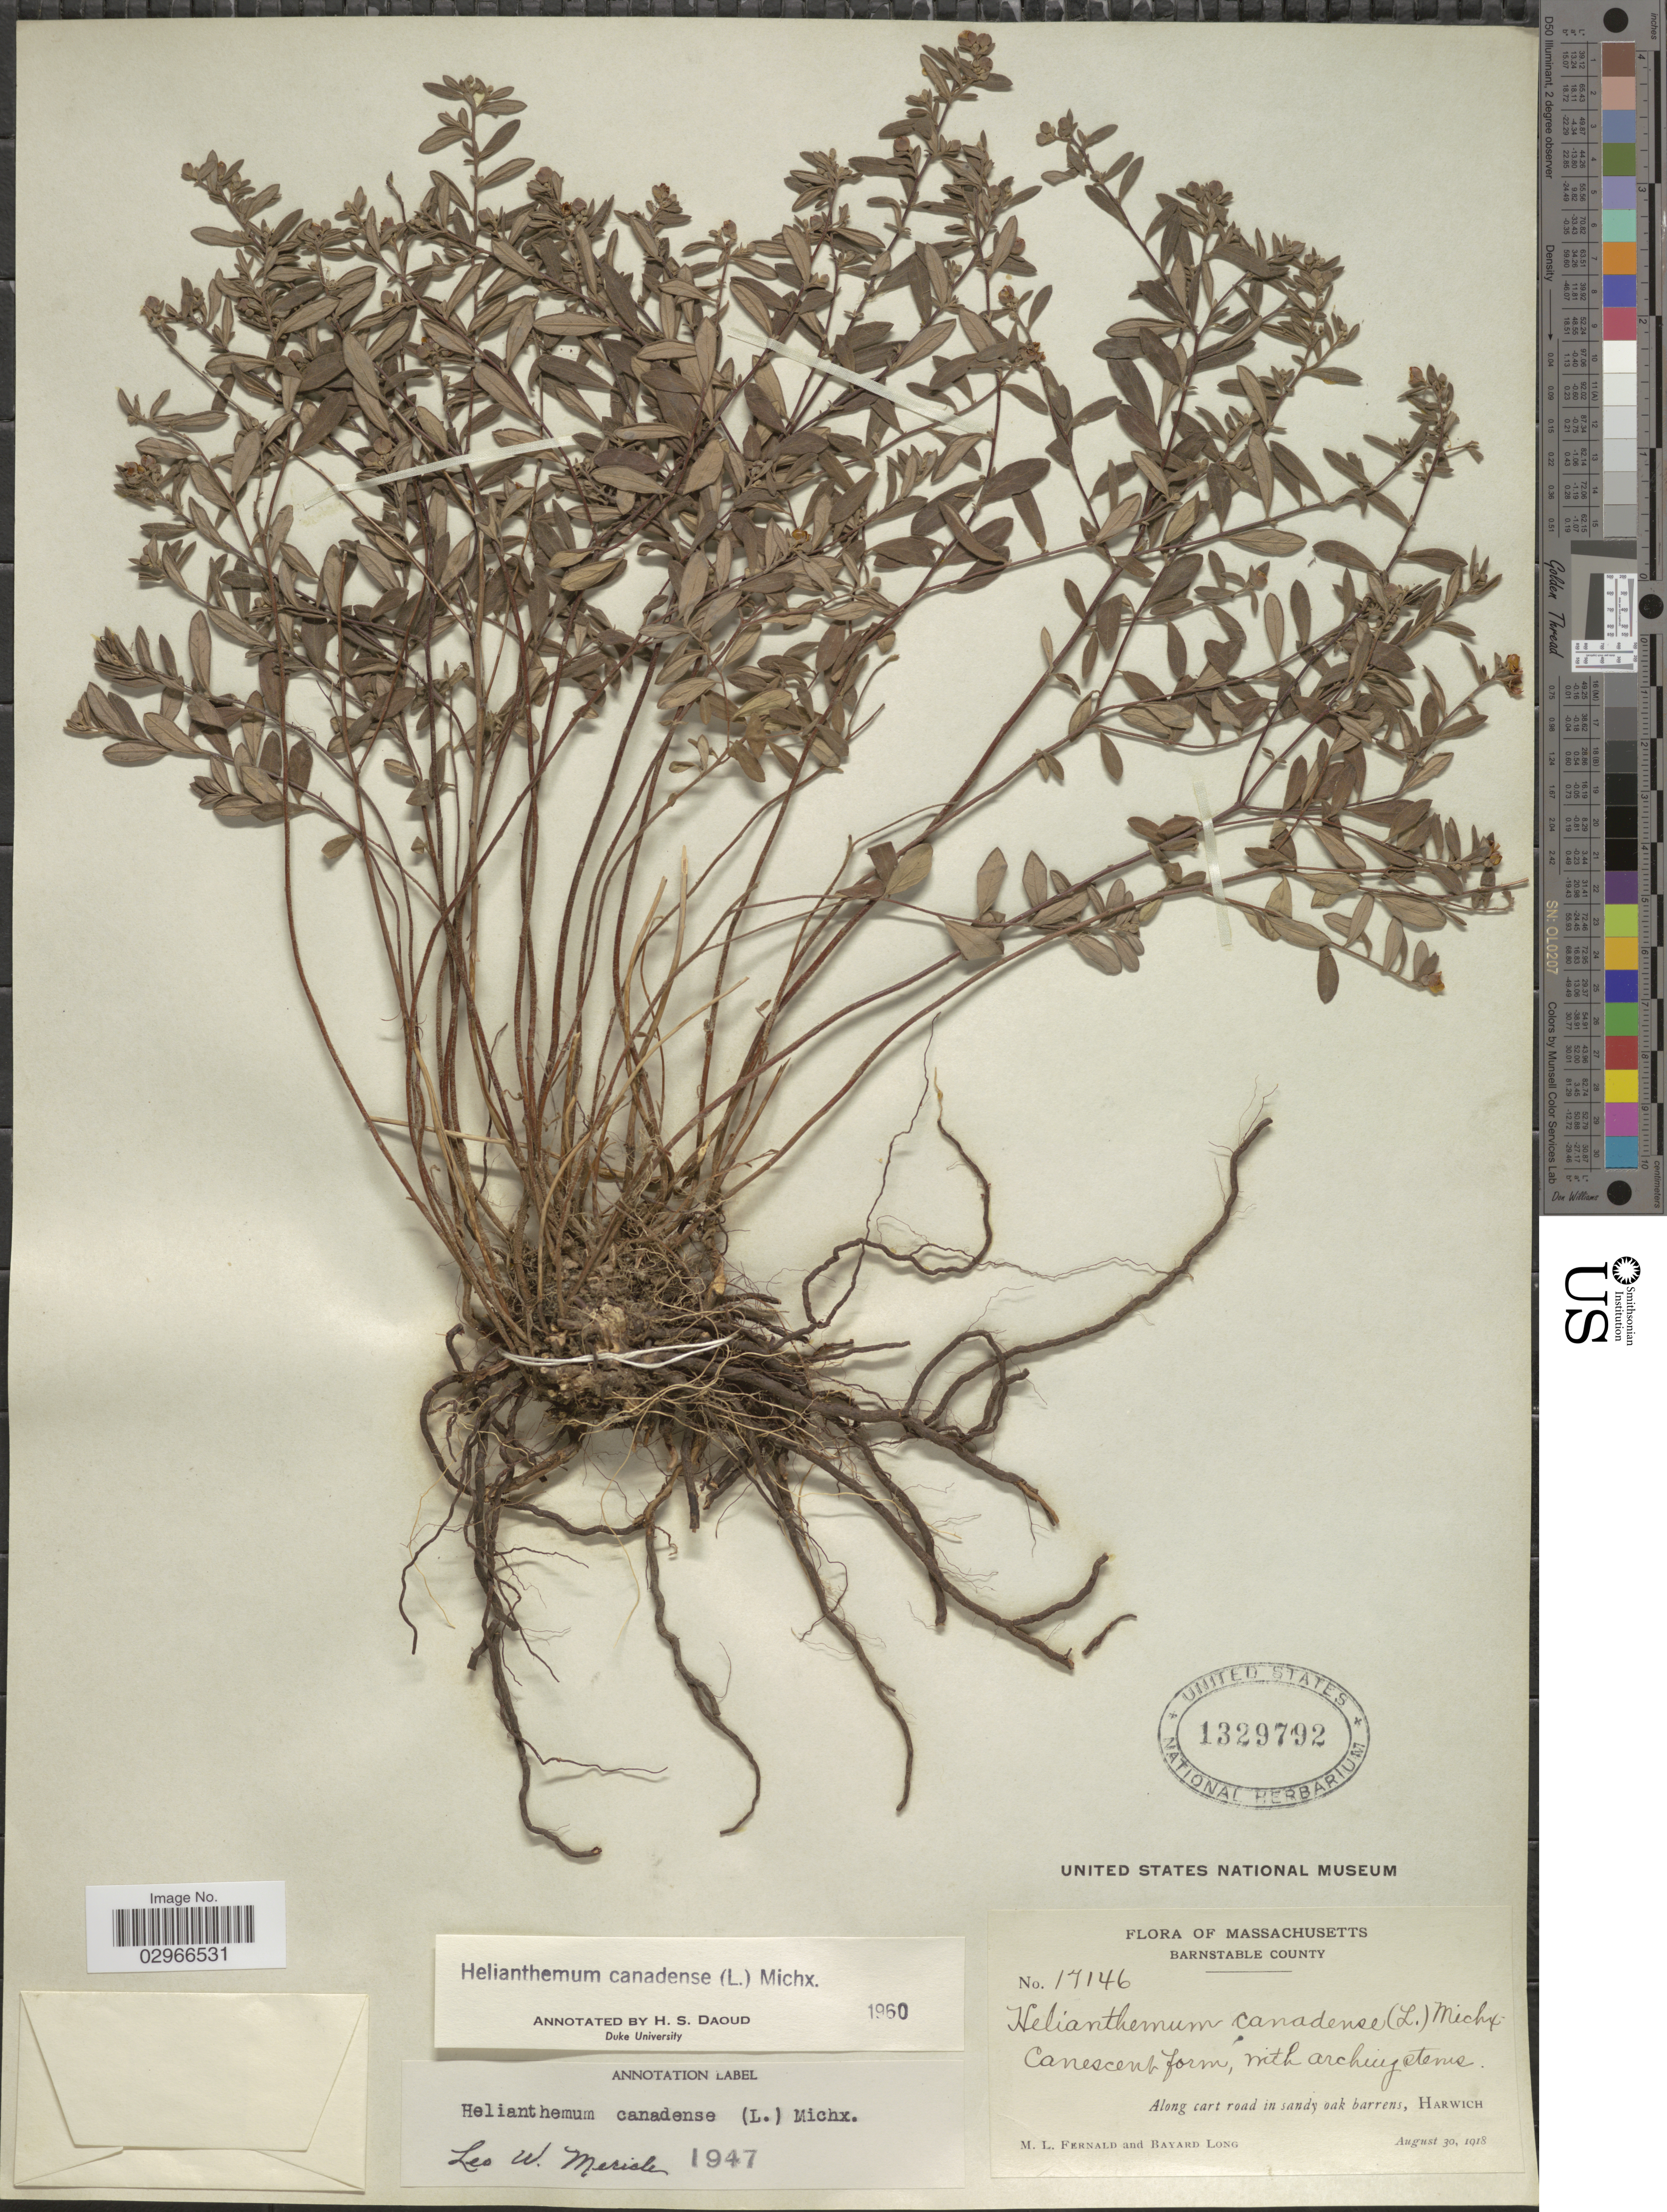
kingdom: Plantae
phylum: Tracheophyta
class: Magnoliopsida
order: Malvales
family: Cistaceae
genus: Helianthemum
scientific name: Helianthemum canadense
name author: (L.) Michx.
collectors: M. L. Fernald & B. Long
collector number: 17146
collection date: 1918-08-30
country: United States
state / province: Massachusetts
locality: Barnstable County. Harwich.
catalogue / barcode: US 1329792